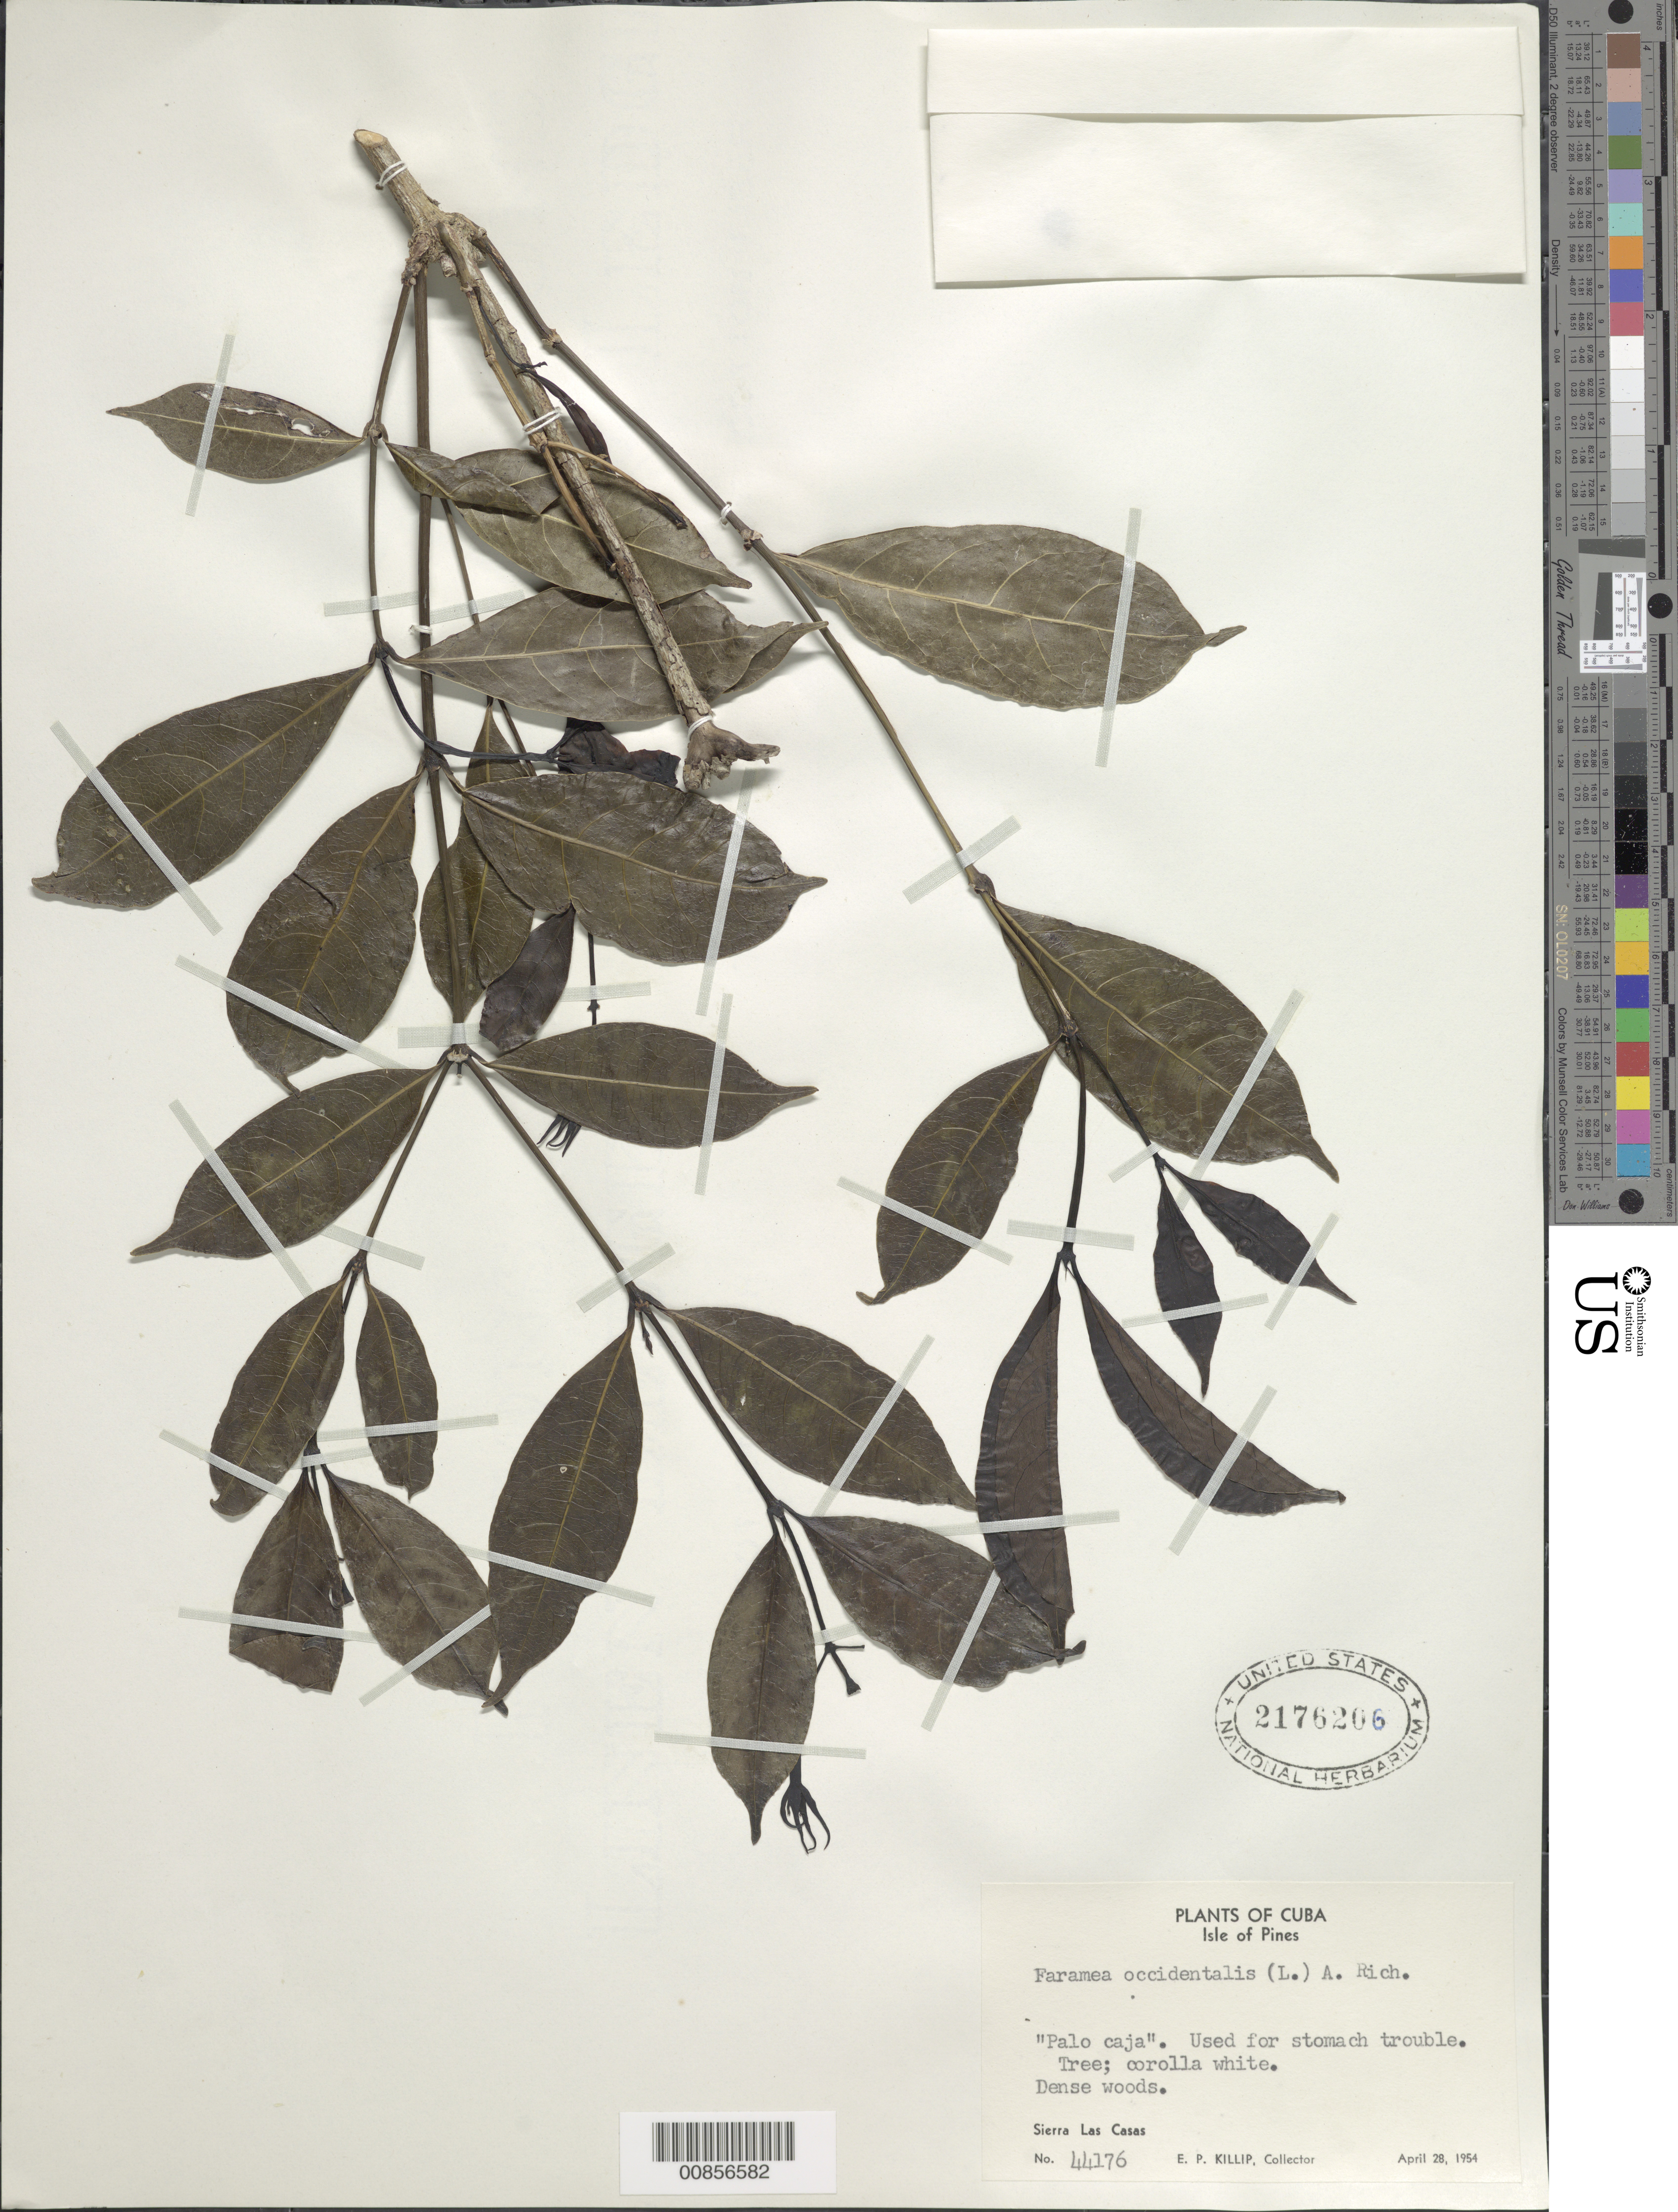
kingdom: Plantae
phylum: Tracheophyta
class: Magnoliopsida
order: Gentianales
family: Rubiaceae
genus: Faramea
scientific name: Faramea occidentalis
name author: (L.) A. Rich.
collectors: E. P. Killip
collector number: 44176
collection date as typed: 28 Apr 1954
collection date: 1954-04-28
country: Cuba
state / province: Isla de La Juventud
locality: Sierra Las Casas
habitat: Dense woods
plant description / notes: Common name: Palo caja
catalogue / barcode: US 2176206